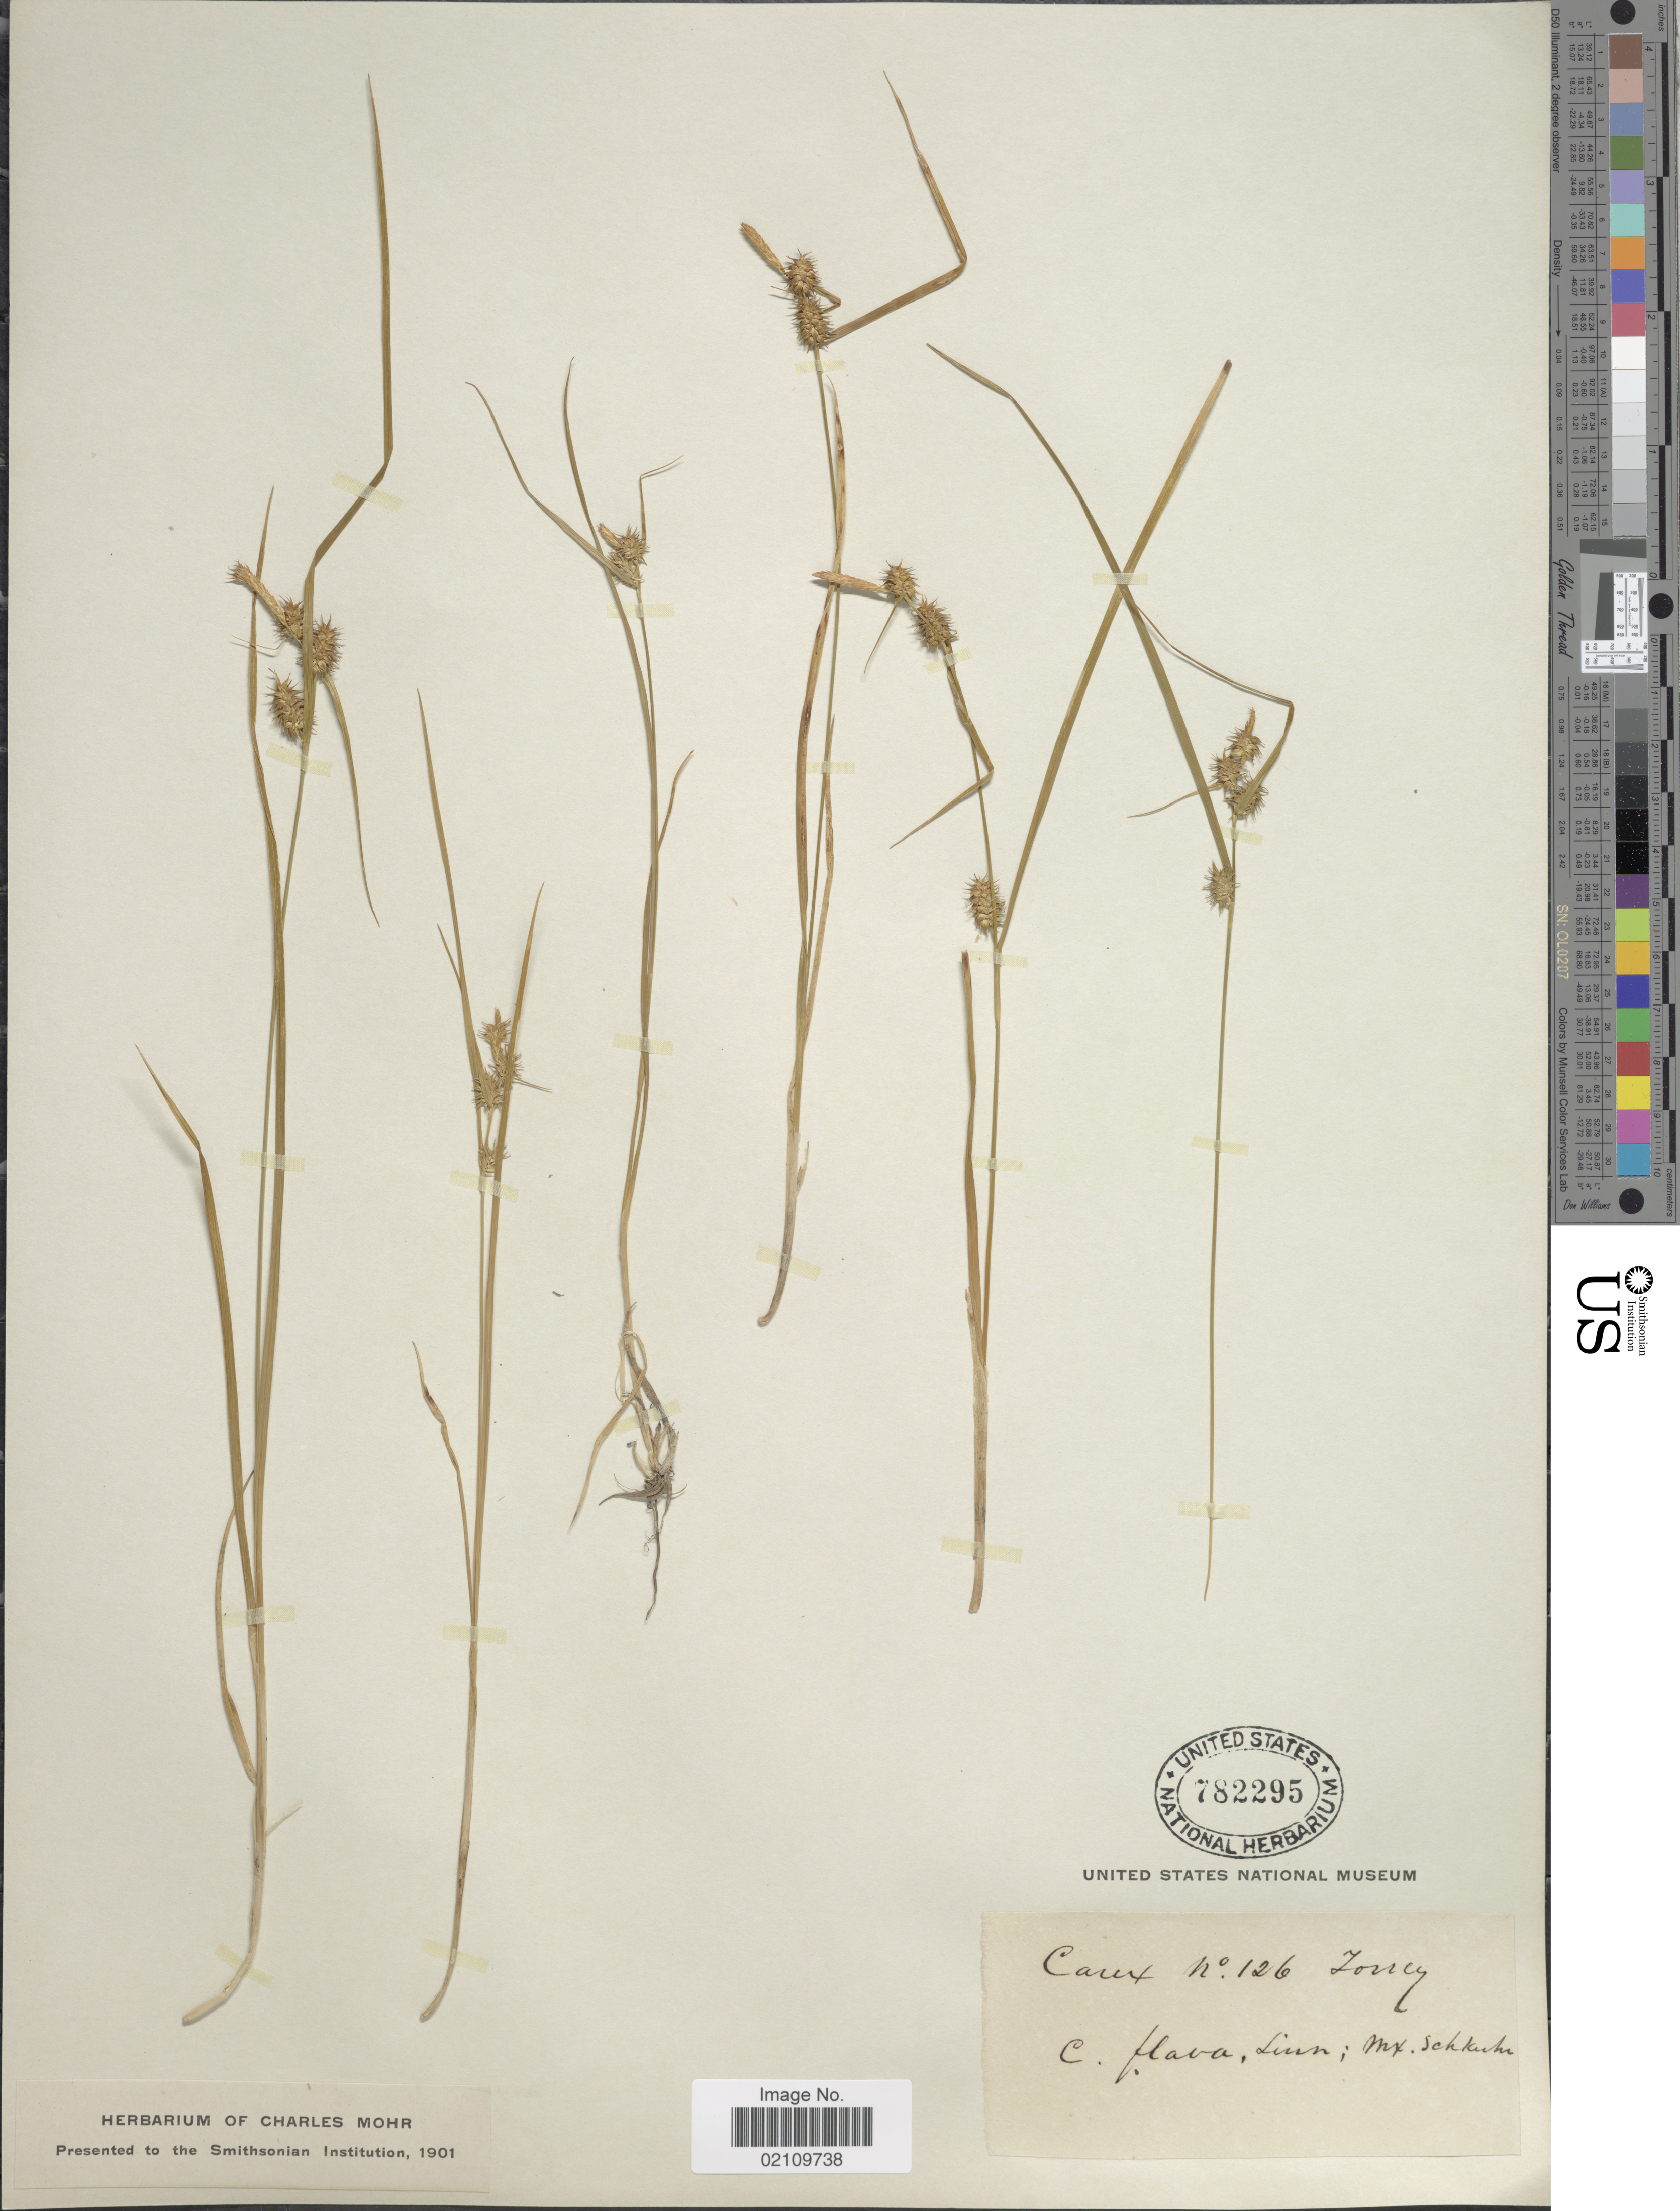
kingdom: Plantae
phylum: Tracheophyta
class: Liliopsida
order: Poales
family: Cyperaceae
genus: Carex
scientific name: Carex flava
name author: L.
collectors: J. Torrey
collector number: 126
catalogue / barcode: US 782295